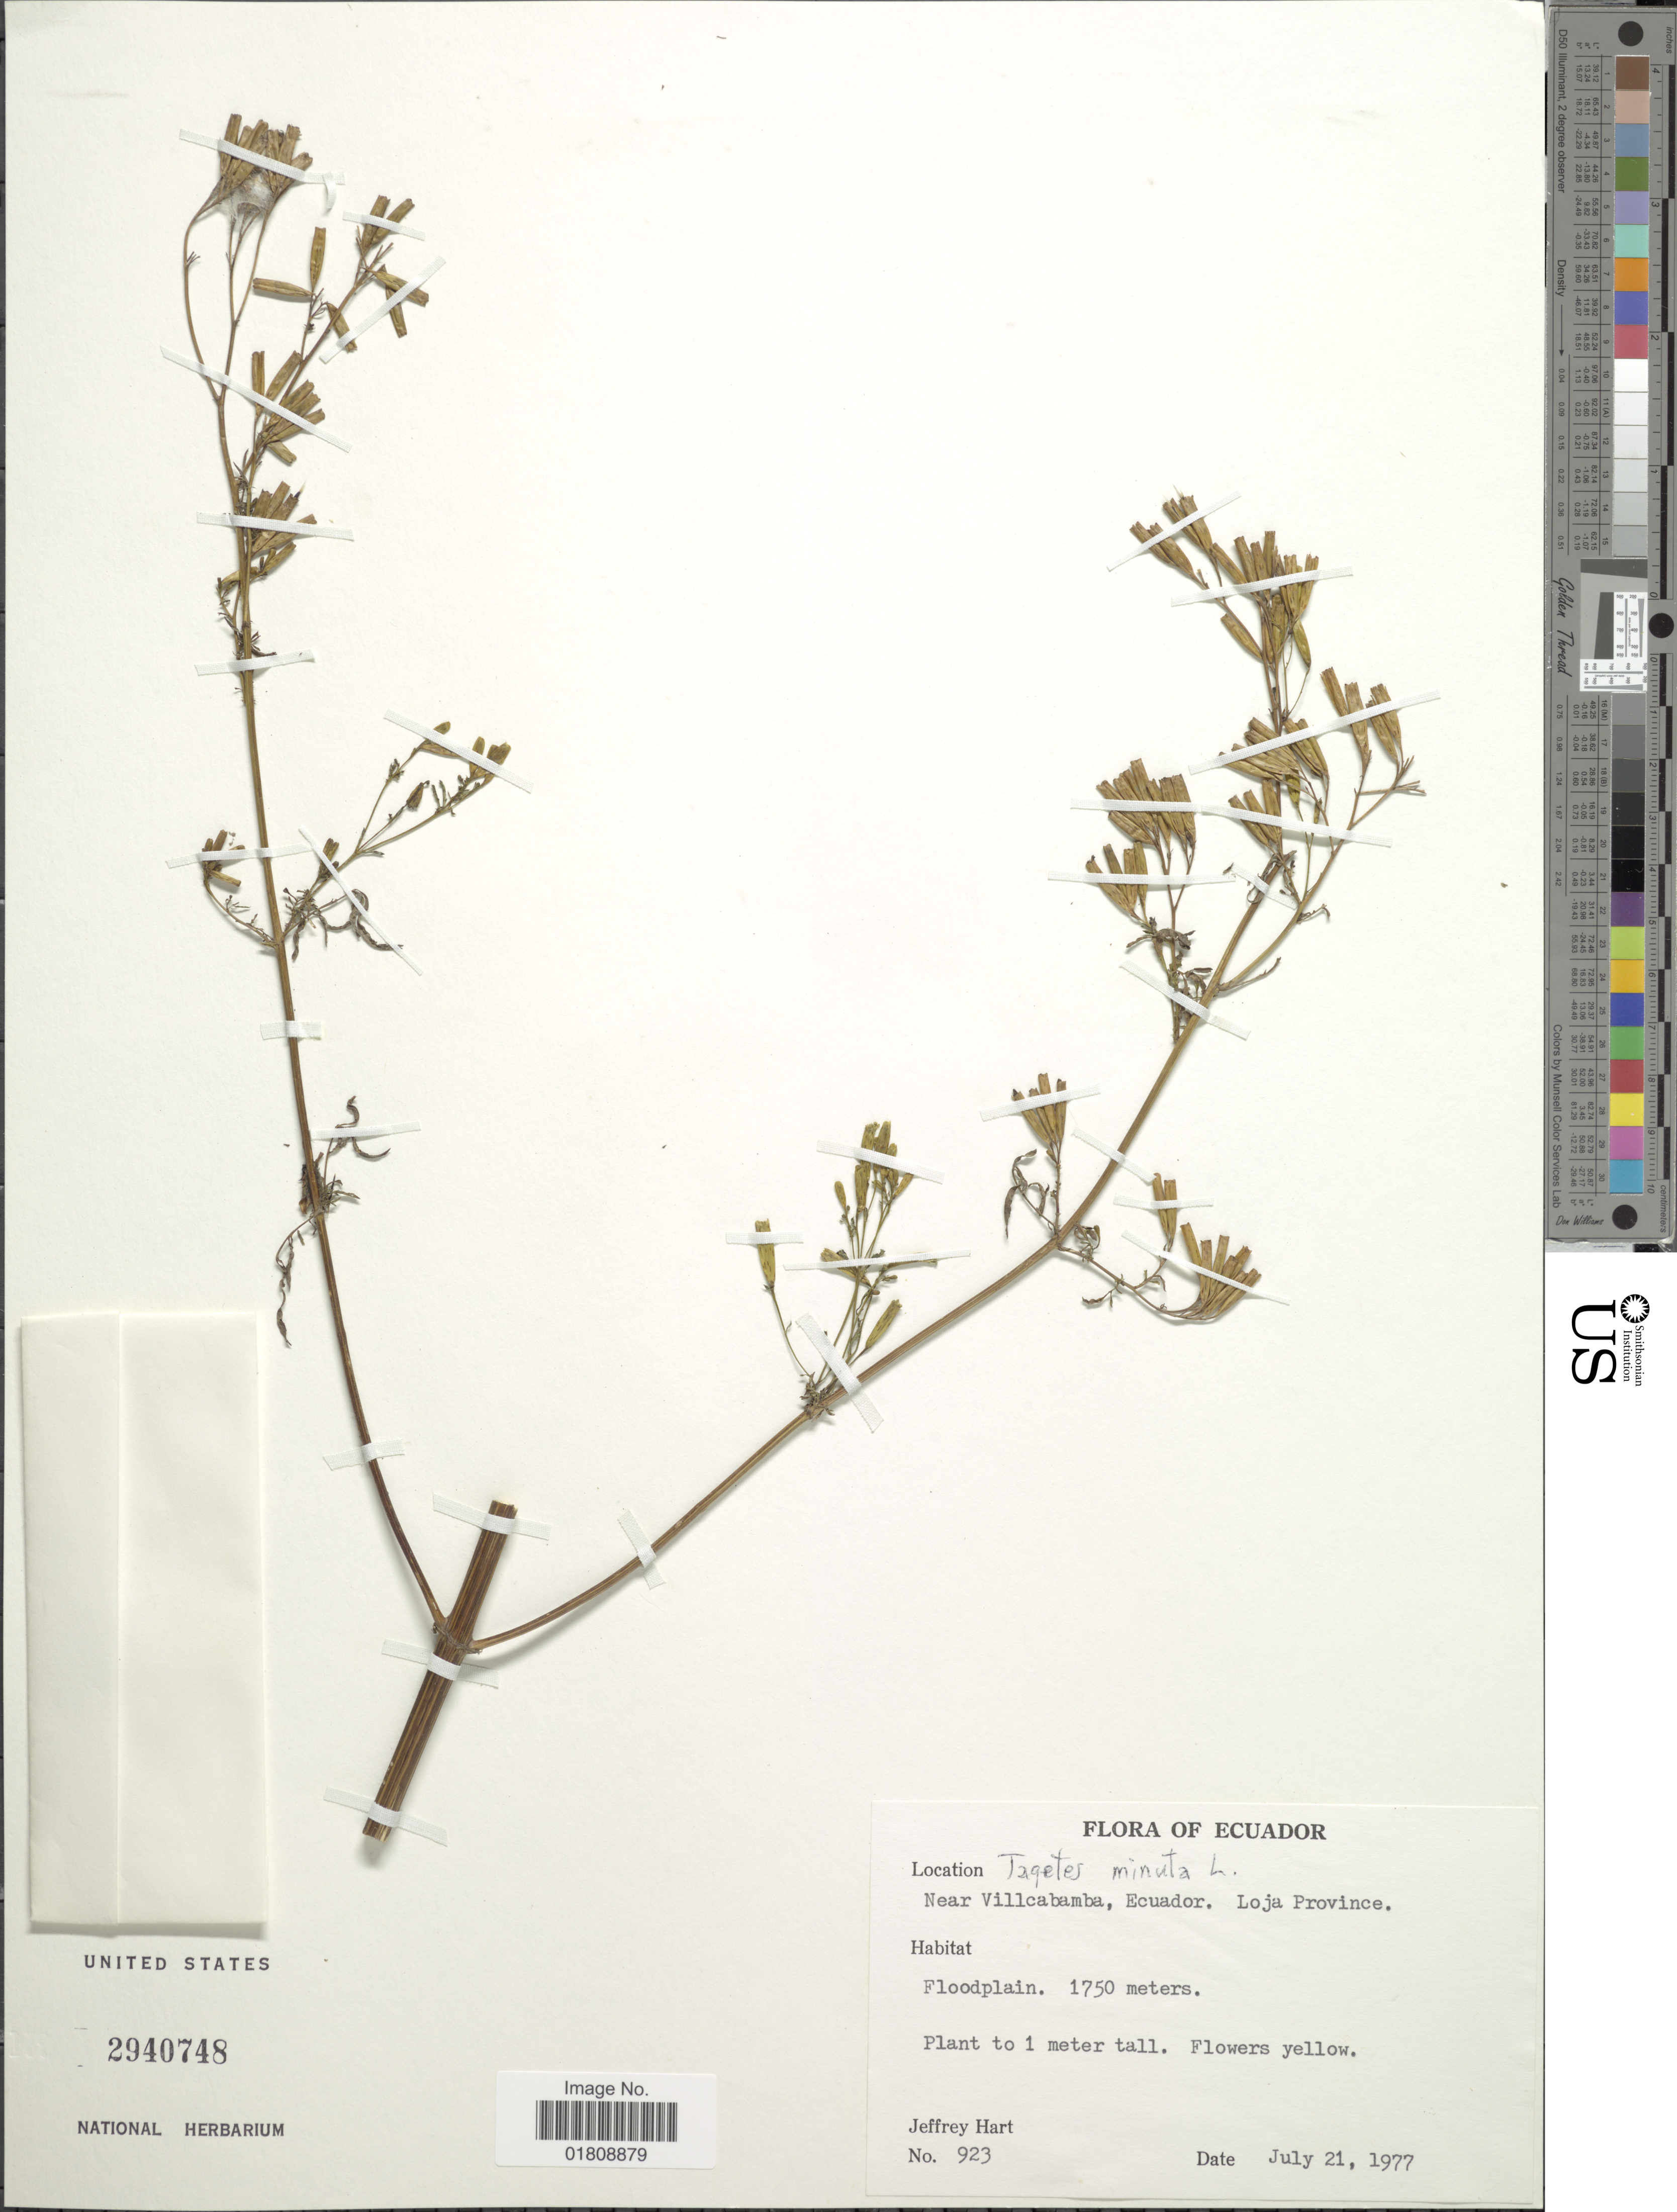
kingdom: Plantae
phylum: Tracheophyta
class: Magnoliopsida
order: Asterales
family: Asteraceae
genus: Tagetes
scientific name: Tagetes minuta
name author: L.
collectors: J. A. Hart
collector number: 923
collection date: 1977-07-21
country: Ecuador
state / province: Loja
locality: Near Villcabamba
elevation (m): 1750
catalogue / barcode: US 2940748